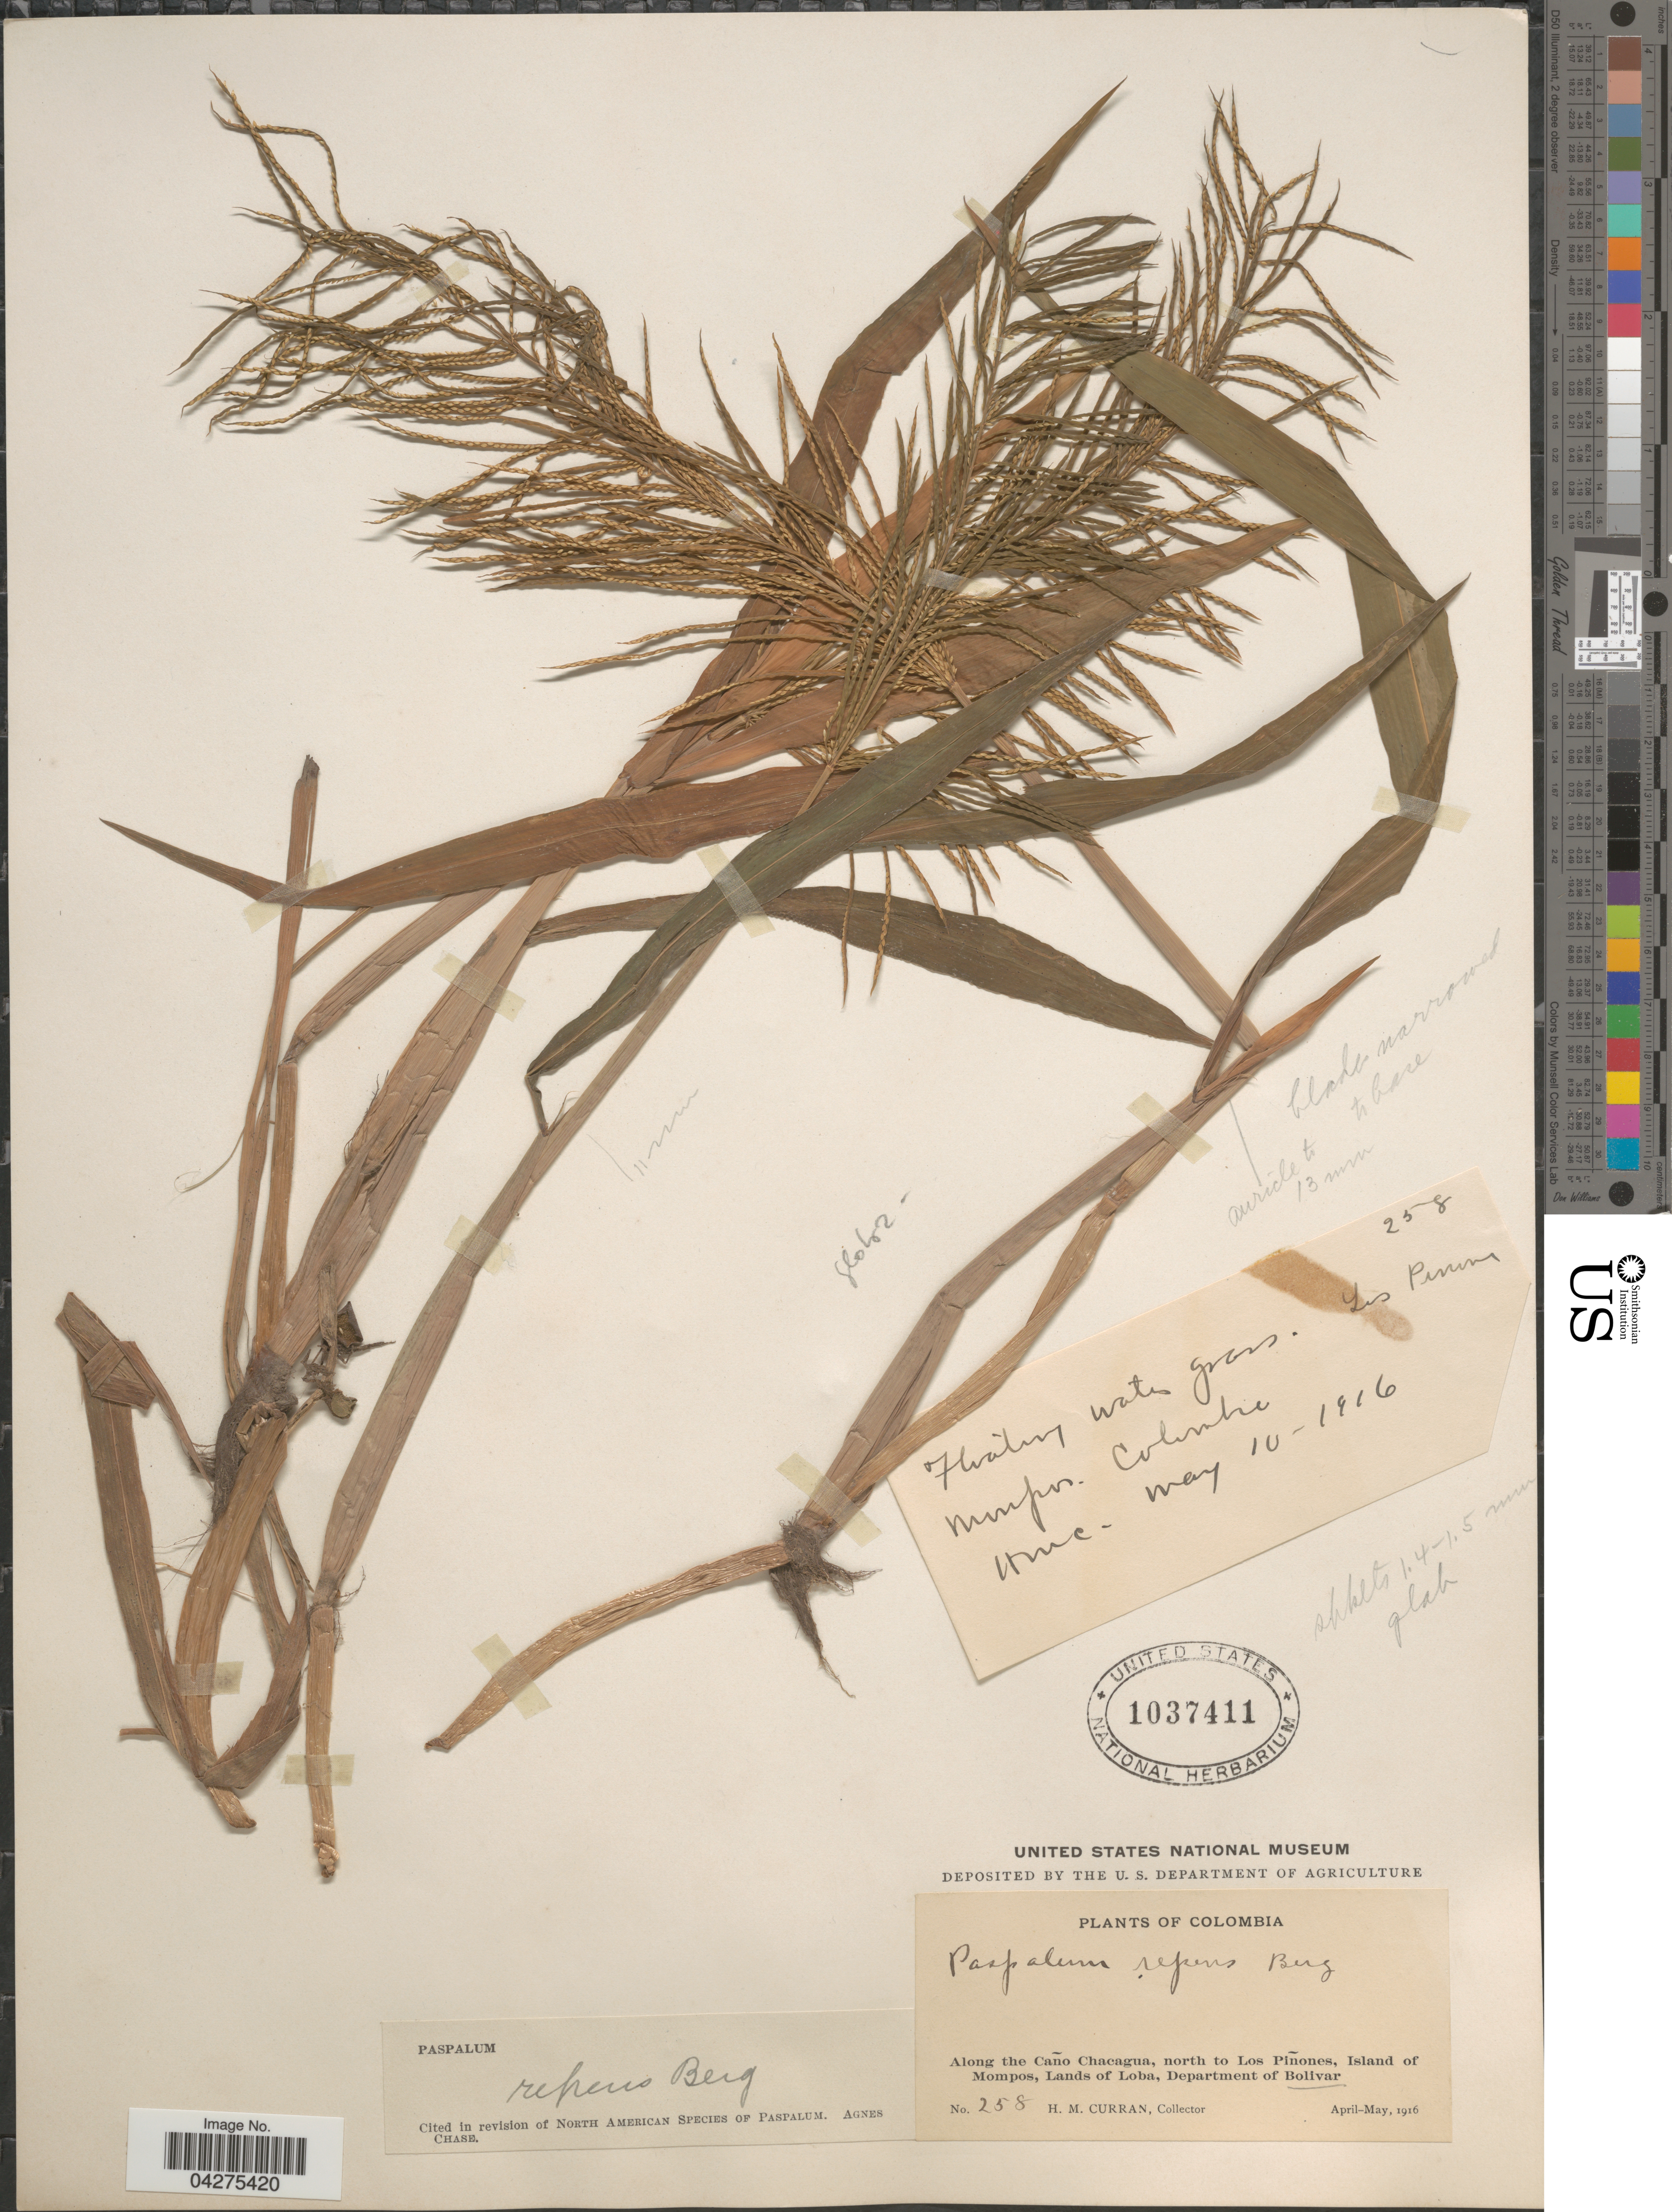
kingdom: Plantae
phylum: Tracheophyta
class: Liliopsida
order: Poales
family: Poaceae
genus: Paspalum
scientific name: Paspalum repens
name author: P.J. Bergius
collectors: H. M. Curran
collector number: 258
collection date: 1916-05-10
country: Colombia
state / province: Bolívar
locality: Along the Caño Chacagua, north to Los Piñones, Island of Mompos, Lands of Loba, Department of Bolivar.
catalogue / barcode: US 1037411